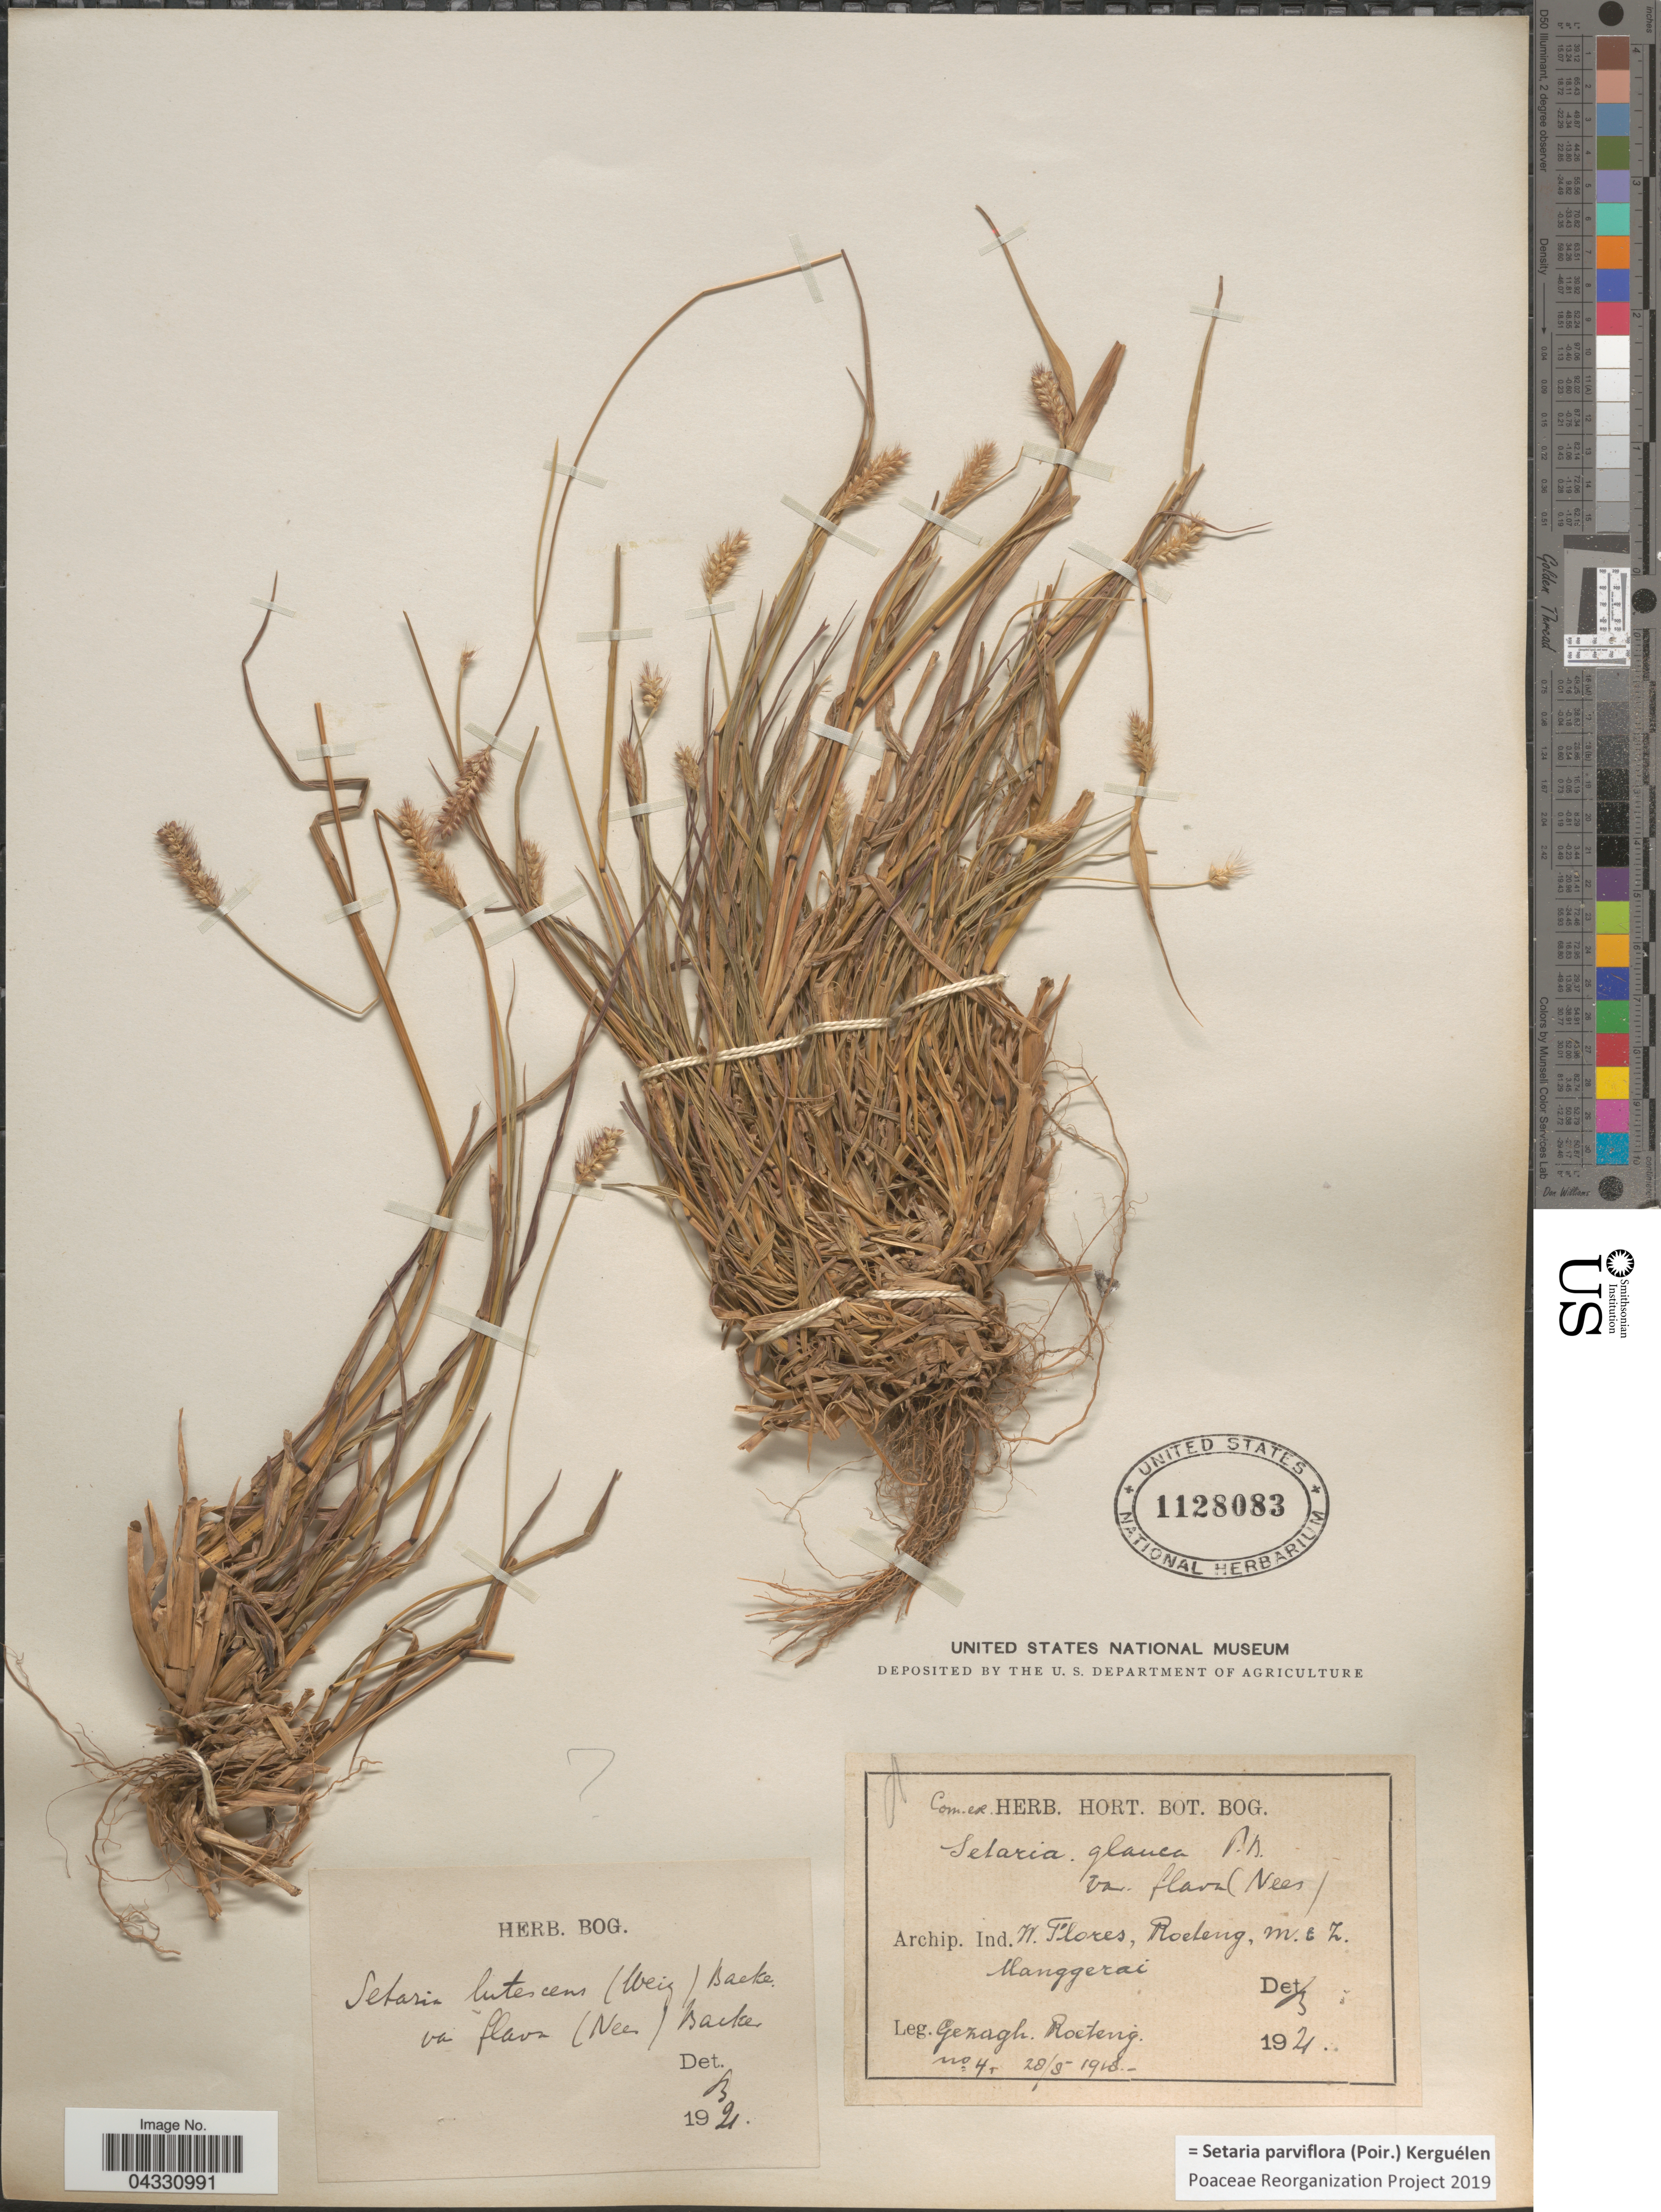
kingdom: Plantae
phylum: Tracheophyta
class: Liliopsida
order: Poales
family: Poaceae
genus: Setaria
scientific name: Setaria parviflora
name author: (Poir.) Kerguélen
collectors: Gezagh. Roeteng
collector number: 4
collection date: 1918-05-28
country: Indonesia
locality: Archipel. Ind. W. Flores, Roeleng, m.c [interpreted] Z. Manggerai.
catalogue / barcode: US 1128083